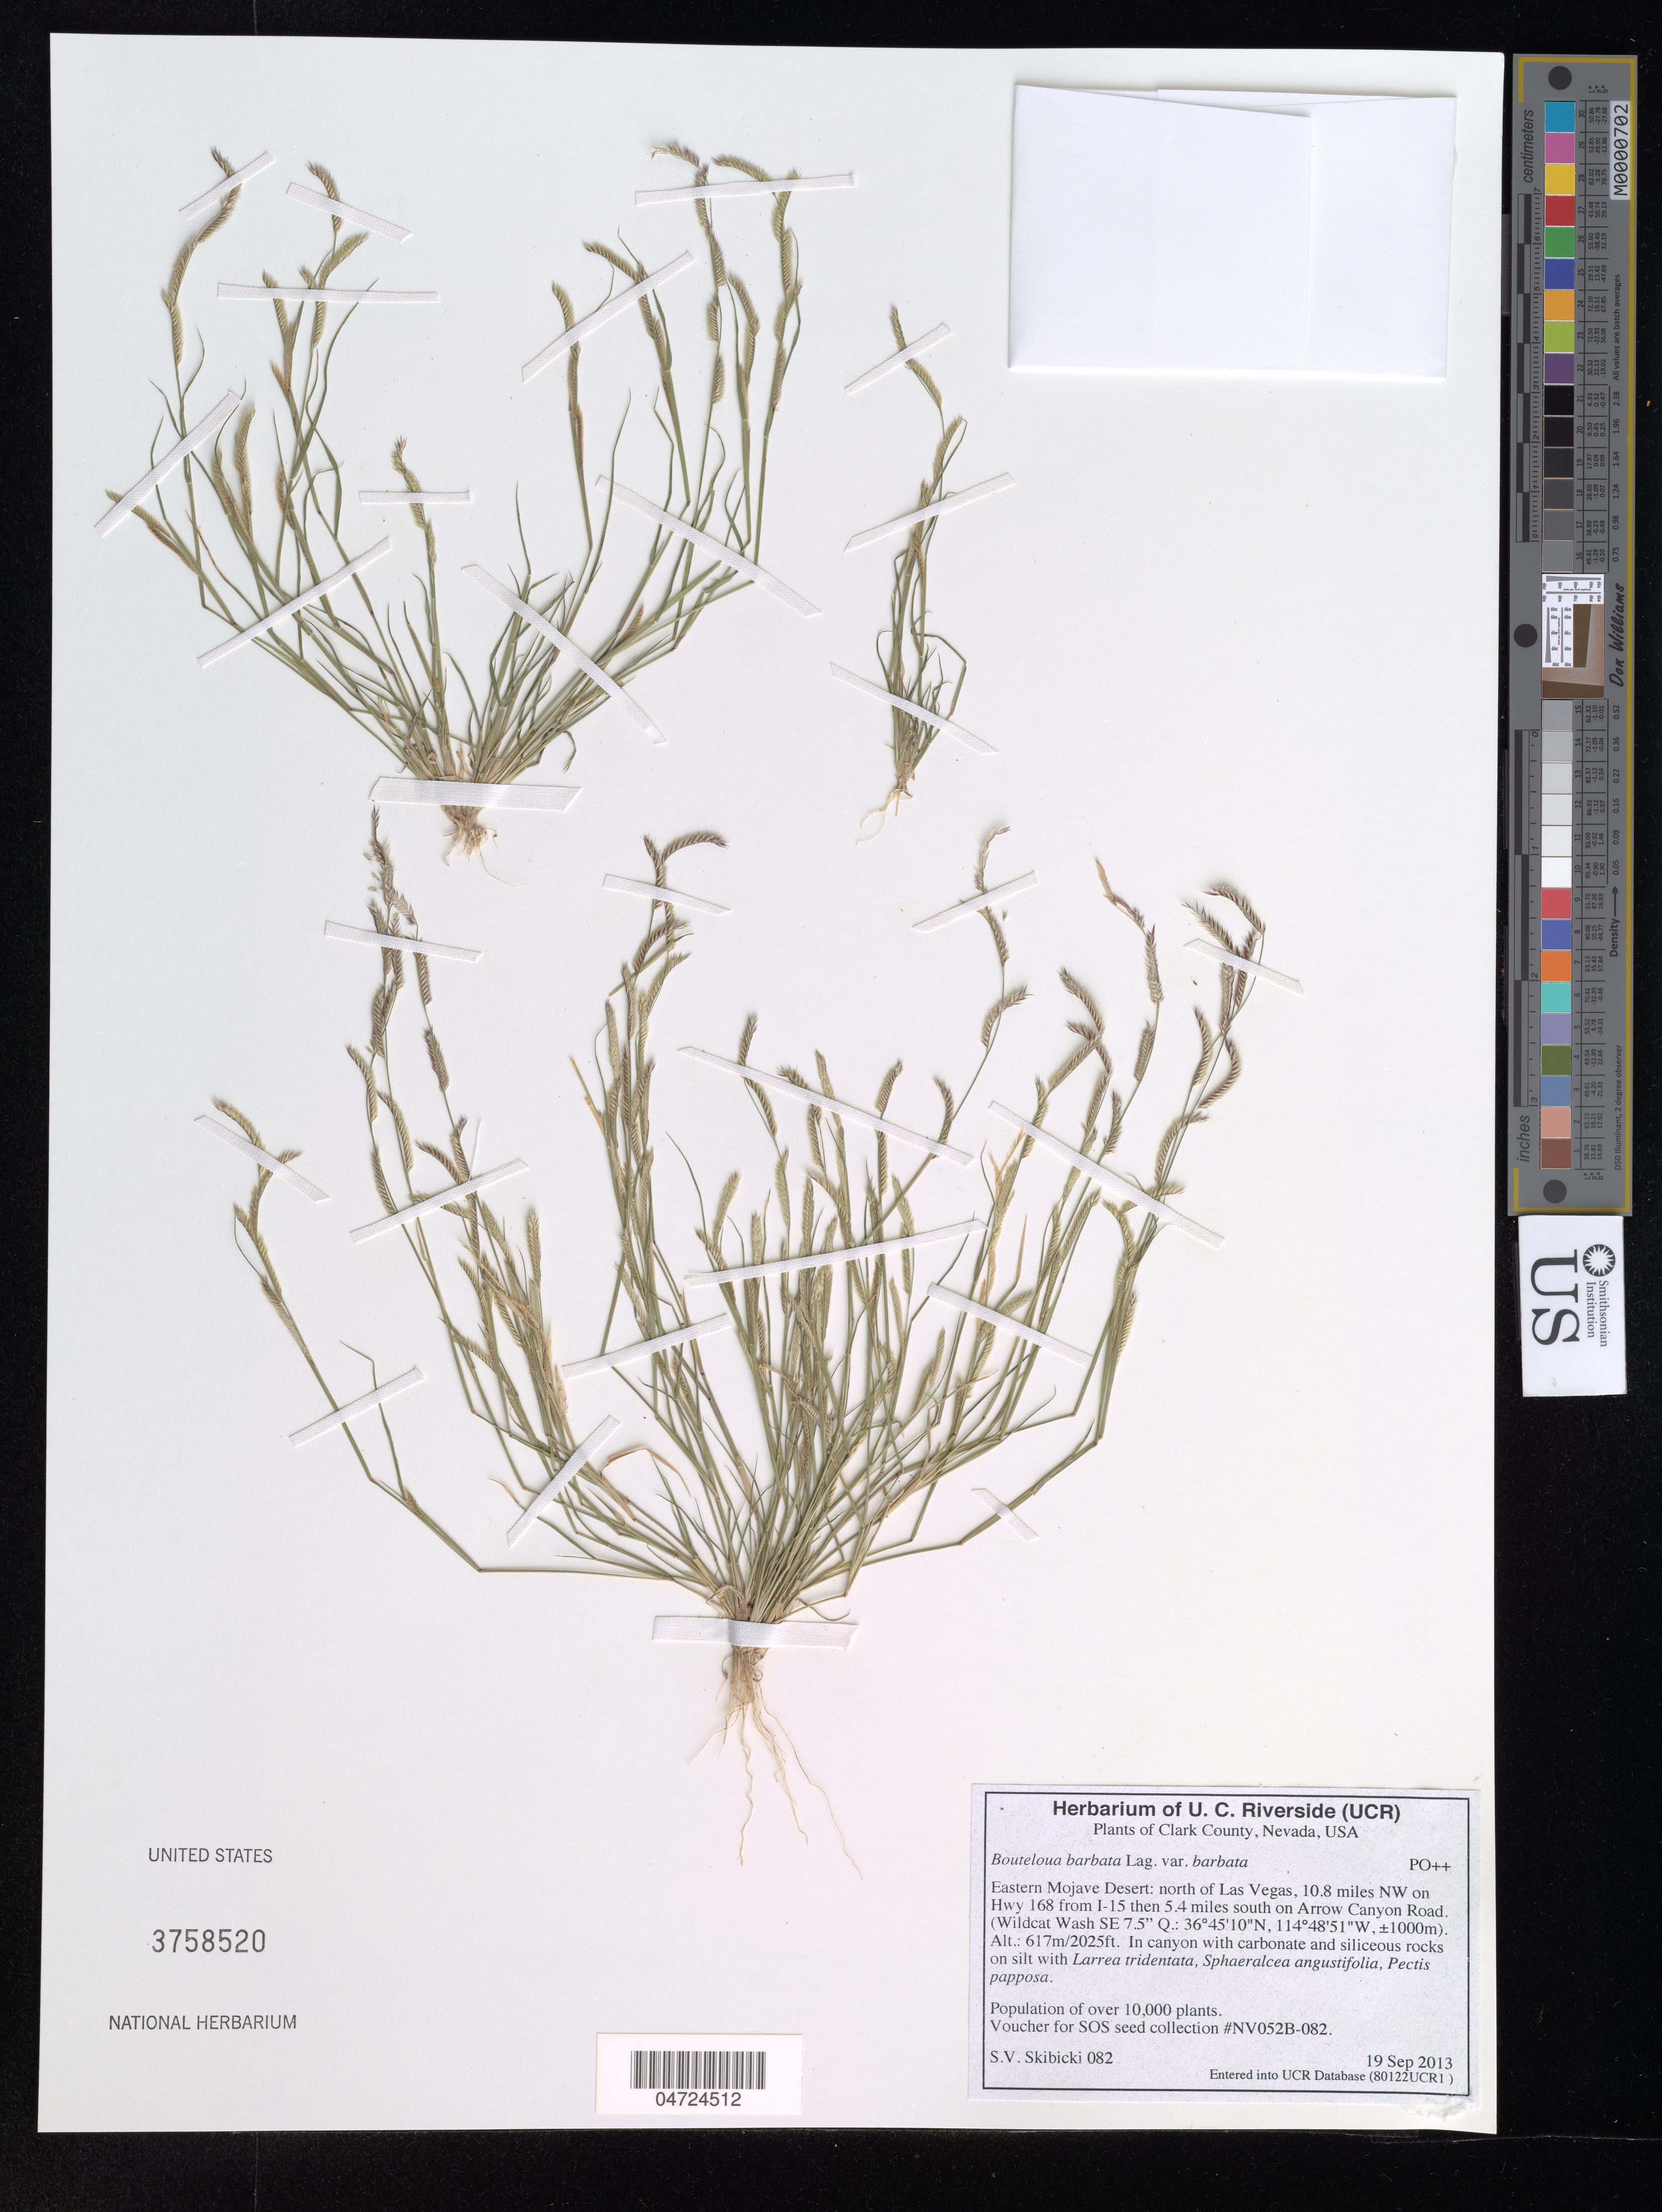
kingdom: Plantae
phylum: Tracheophyta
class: Liliopsida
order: Poales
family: Poaceae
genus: Bouteloua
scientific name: Bouteloua barbata var. barbata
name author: Lagger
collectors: S. Skibicki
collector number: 082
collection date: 2013-09-19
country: United States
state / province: Nevada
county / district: Clark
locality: Clark County. Eastern Mojave Desert: north of Las Vegas, 10.8 miles NW on Hwy 168 from I-15 then 5.4 miles south on Arrow Canyon Road. (Wildcat Wash SE 7.5" Q.).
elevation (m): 617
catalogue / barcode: US 3758520